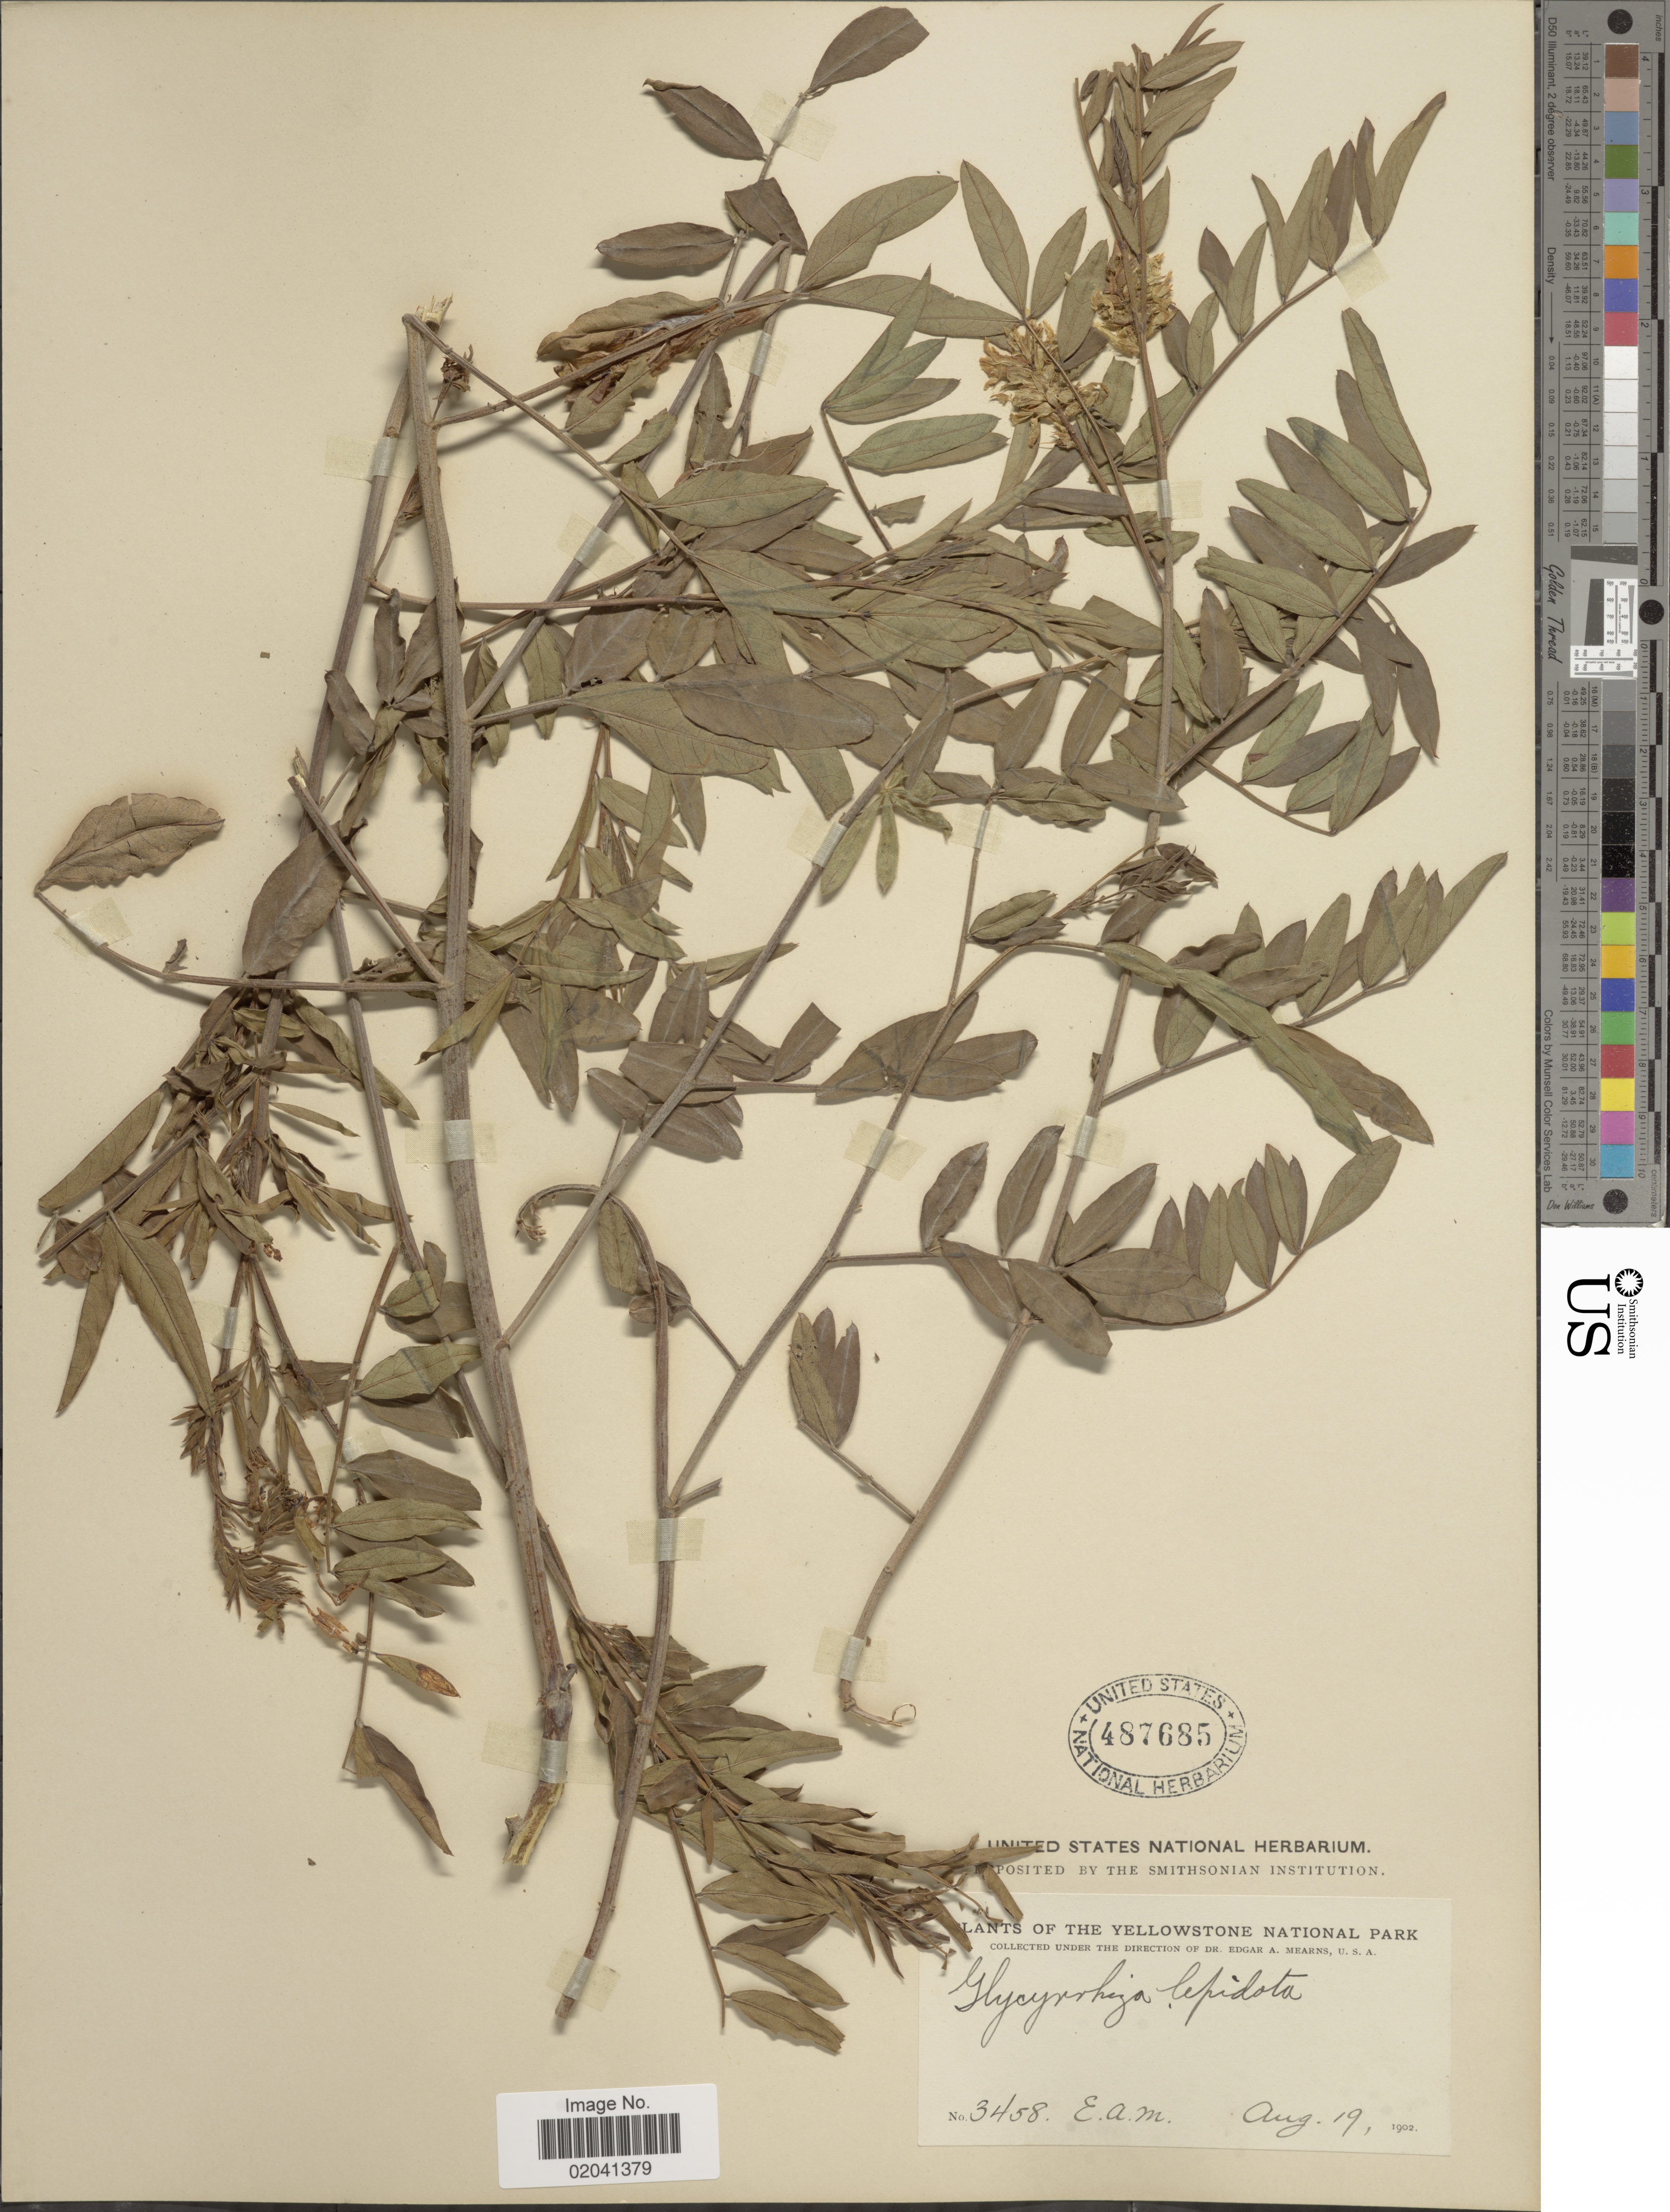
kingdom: Plantae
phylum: Tracheophyta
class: Magnoliopsida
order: Fabales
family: Fabaceae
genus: Glycyrrhiza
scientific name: Glycyrrhiza lepidota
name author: Pursh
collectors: E. A. Mearns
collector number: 3458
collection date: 1902-08-19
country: United States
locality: Yellowstone National Park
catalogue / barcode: US 487685